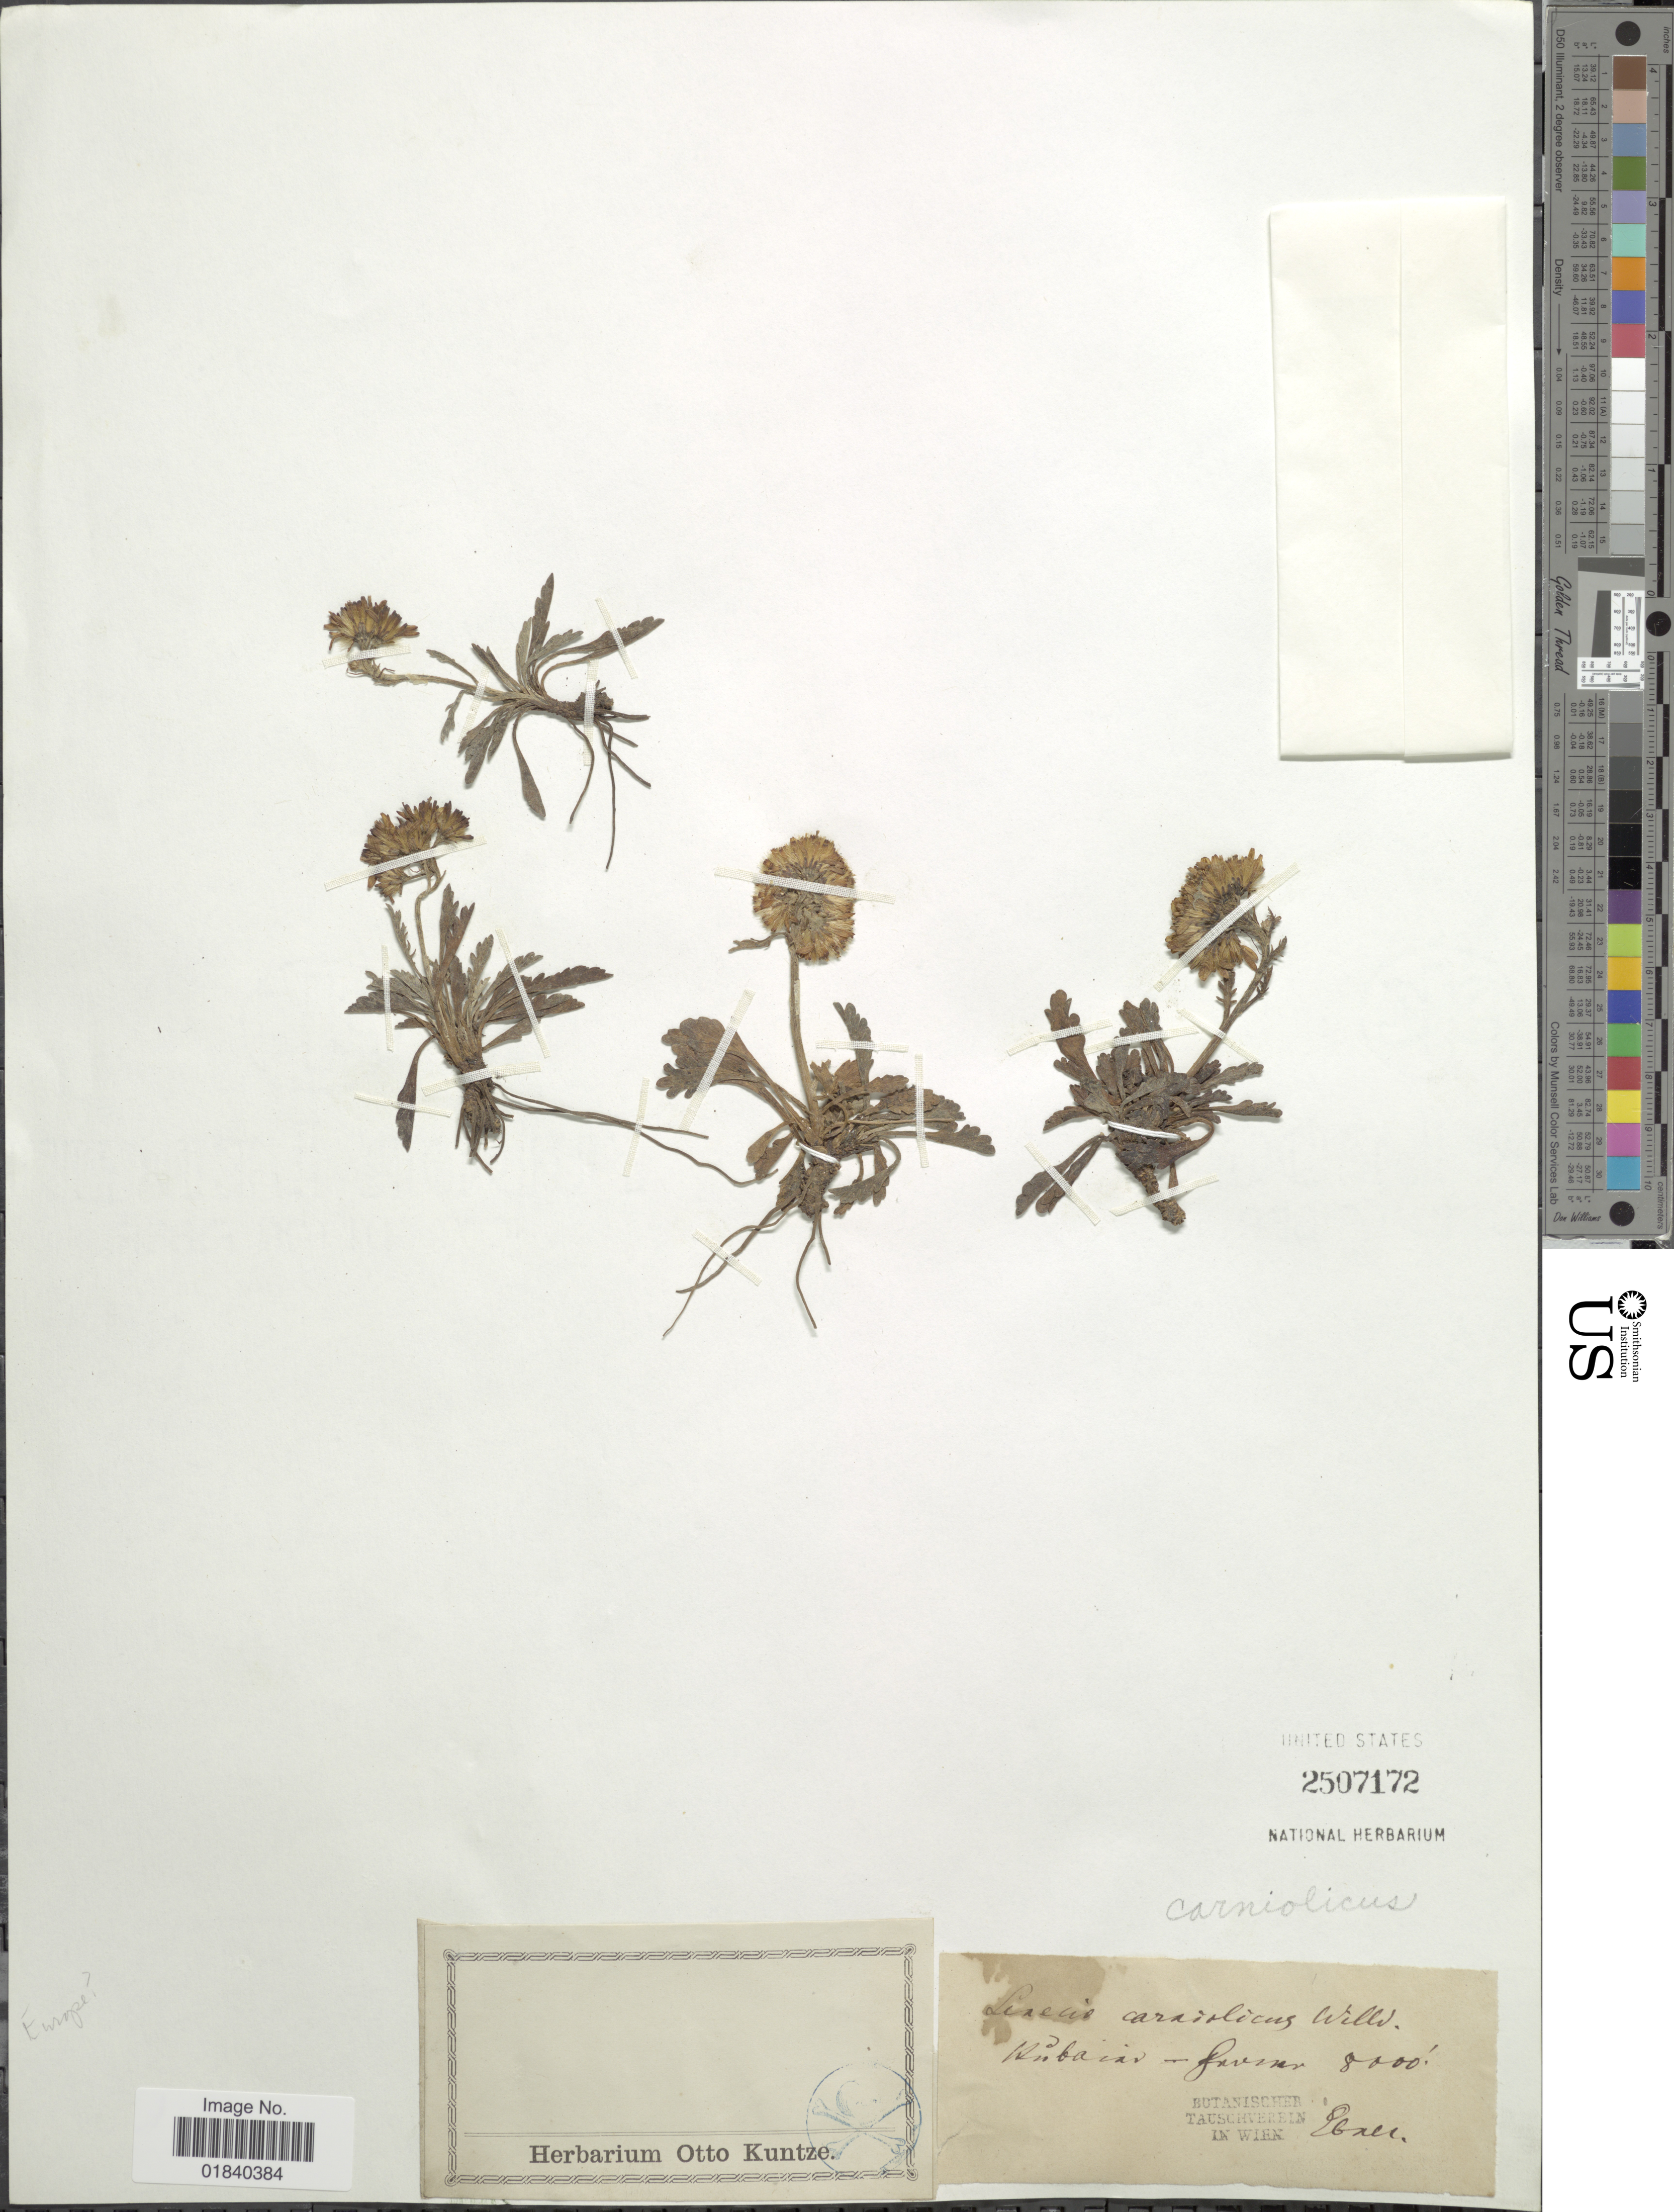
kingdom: Plantae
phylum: Tracheophyta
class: Magnoliopsida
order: Asterales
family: Asteraceae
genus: Jacobaea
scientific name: Jacobaea incana subsp. carniolica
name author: (Willd.) B. Nord. & Greuter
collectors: Ebner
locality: Kubaian[interpreted] - [illegible text]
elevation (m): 2438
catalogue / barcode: US 2507172